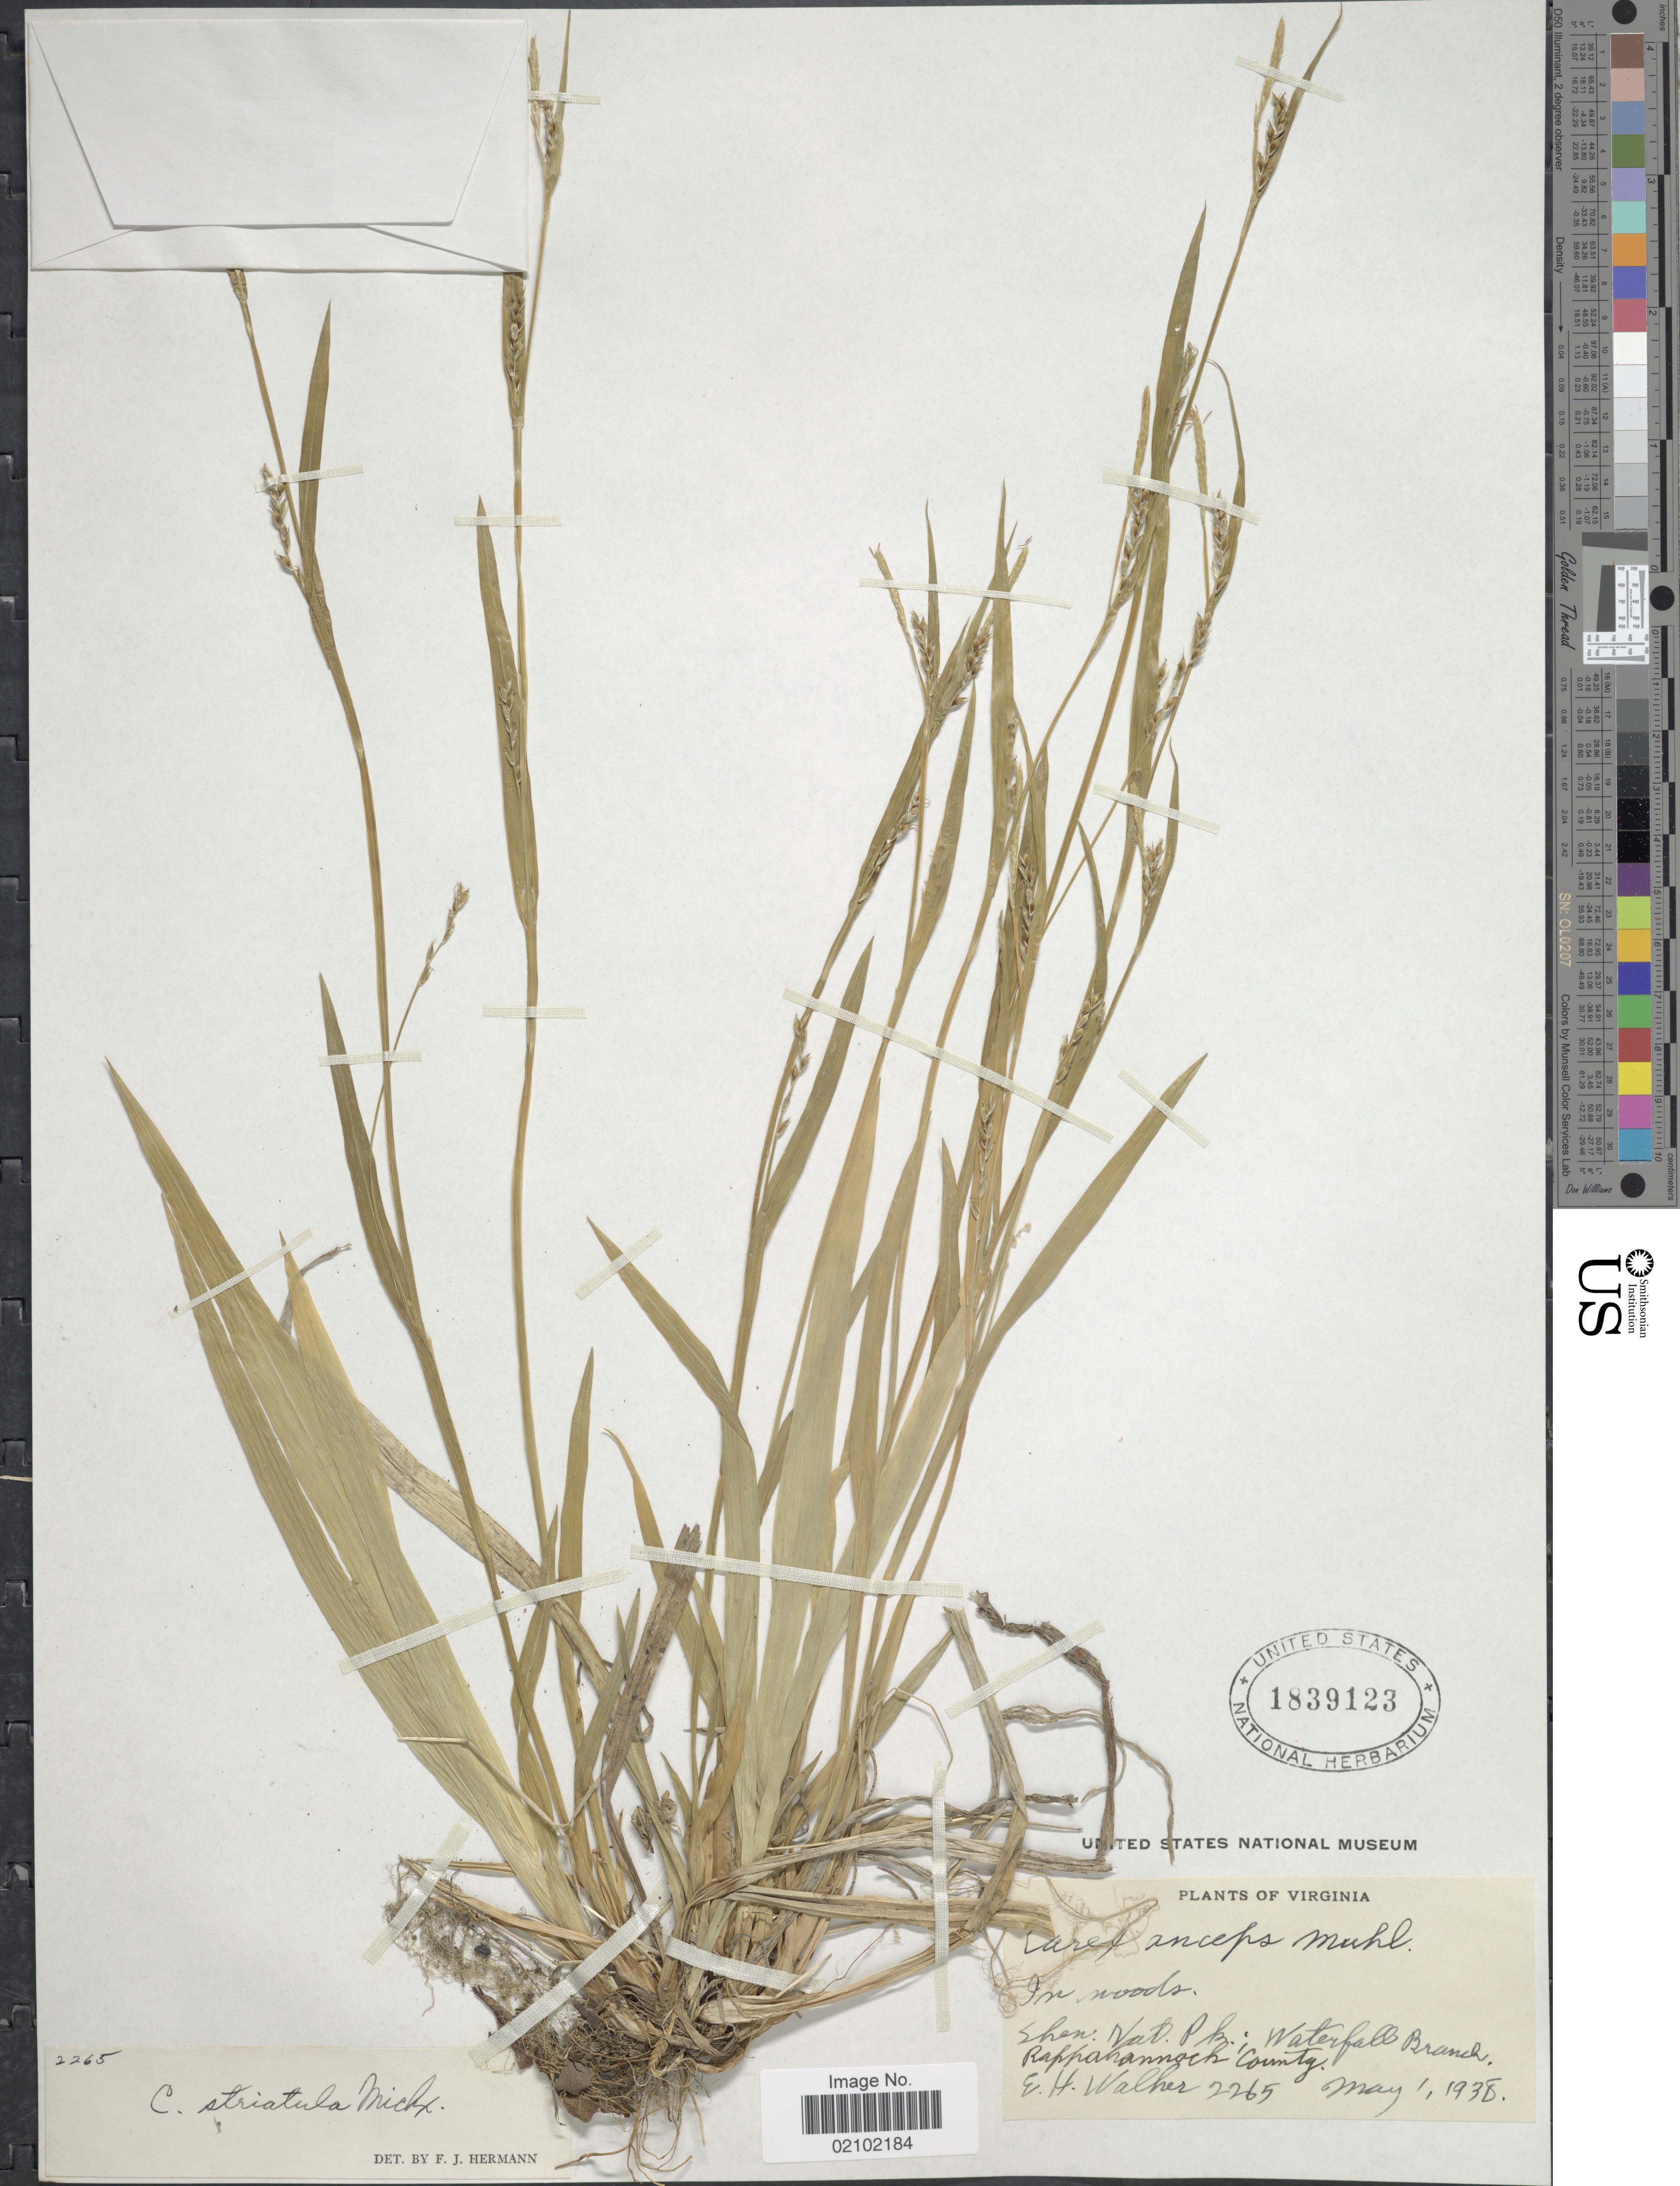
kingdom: Plantae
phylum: Tracheophyta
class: Liliopsida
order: Poales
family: Cyperaceae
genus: Carex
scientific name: Carex laxiflora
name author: Lam.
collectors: E. H. Walker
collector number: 2265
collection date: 1938-05-01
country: United States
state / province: Virginia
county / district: Rappahannock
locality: Shen. Nat. Pk.; Waterfall Branch. Rappahannock County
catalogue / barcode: US 1839123